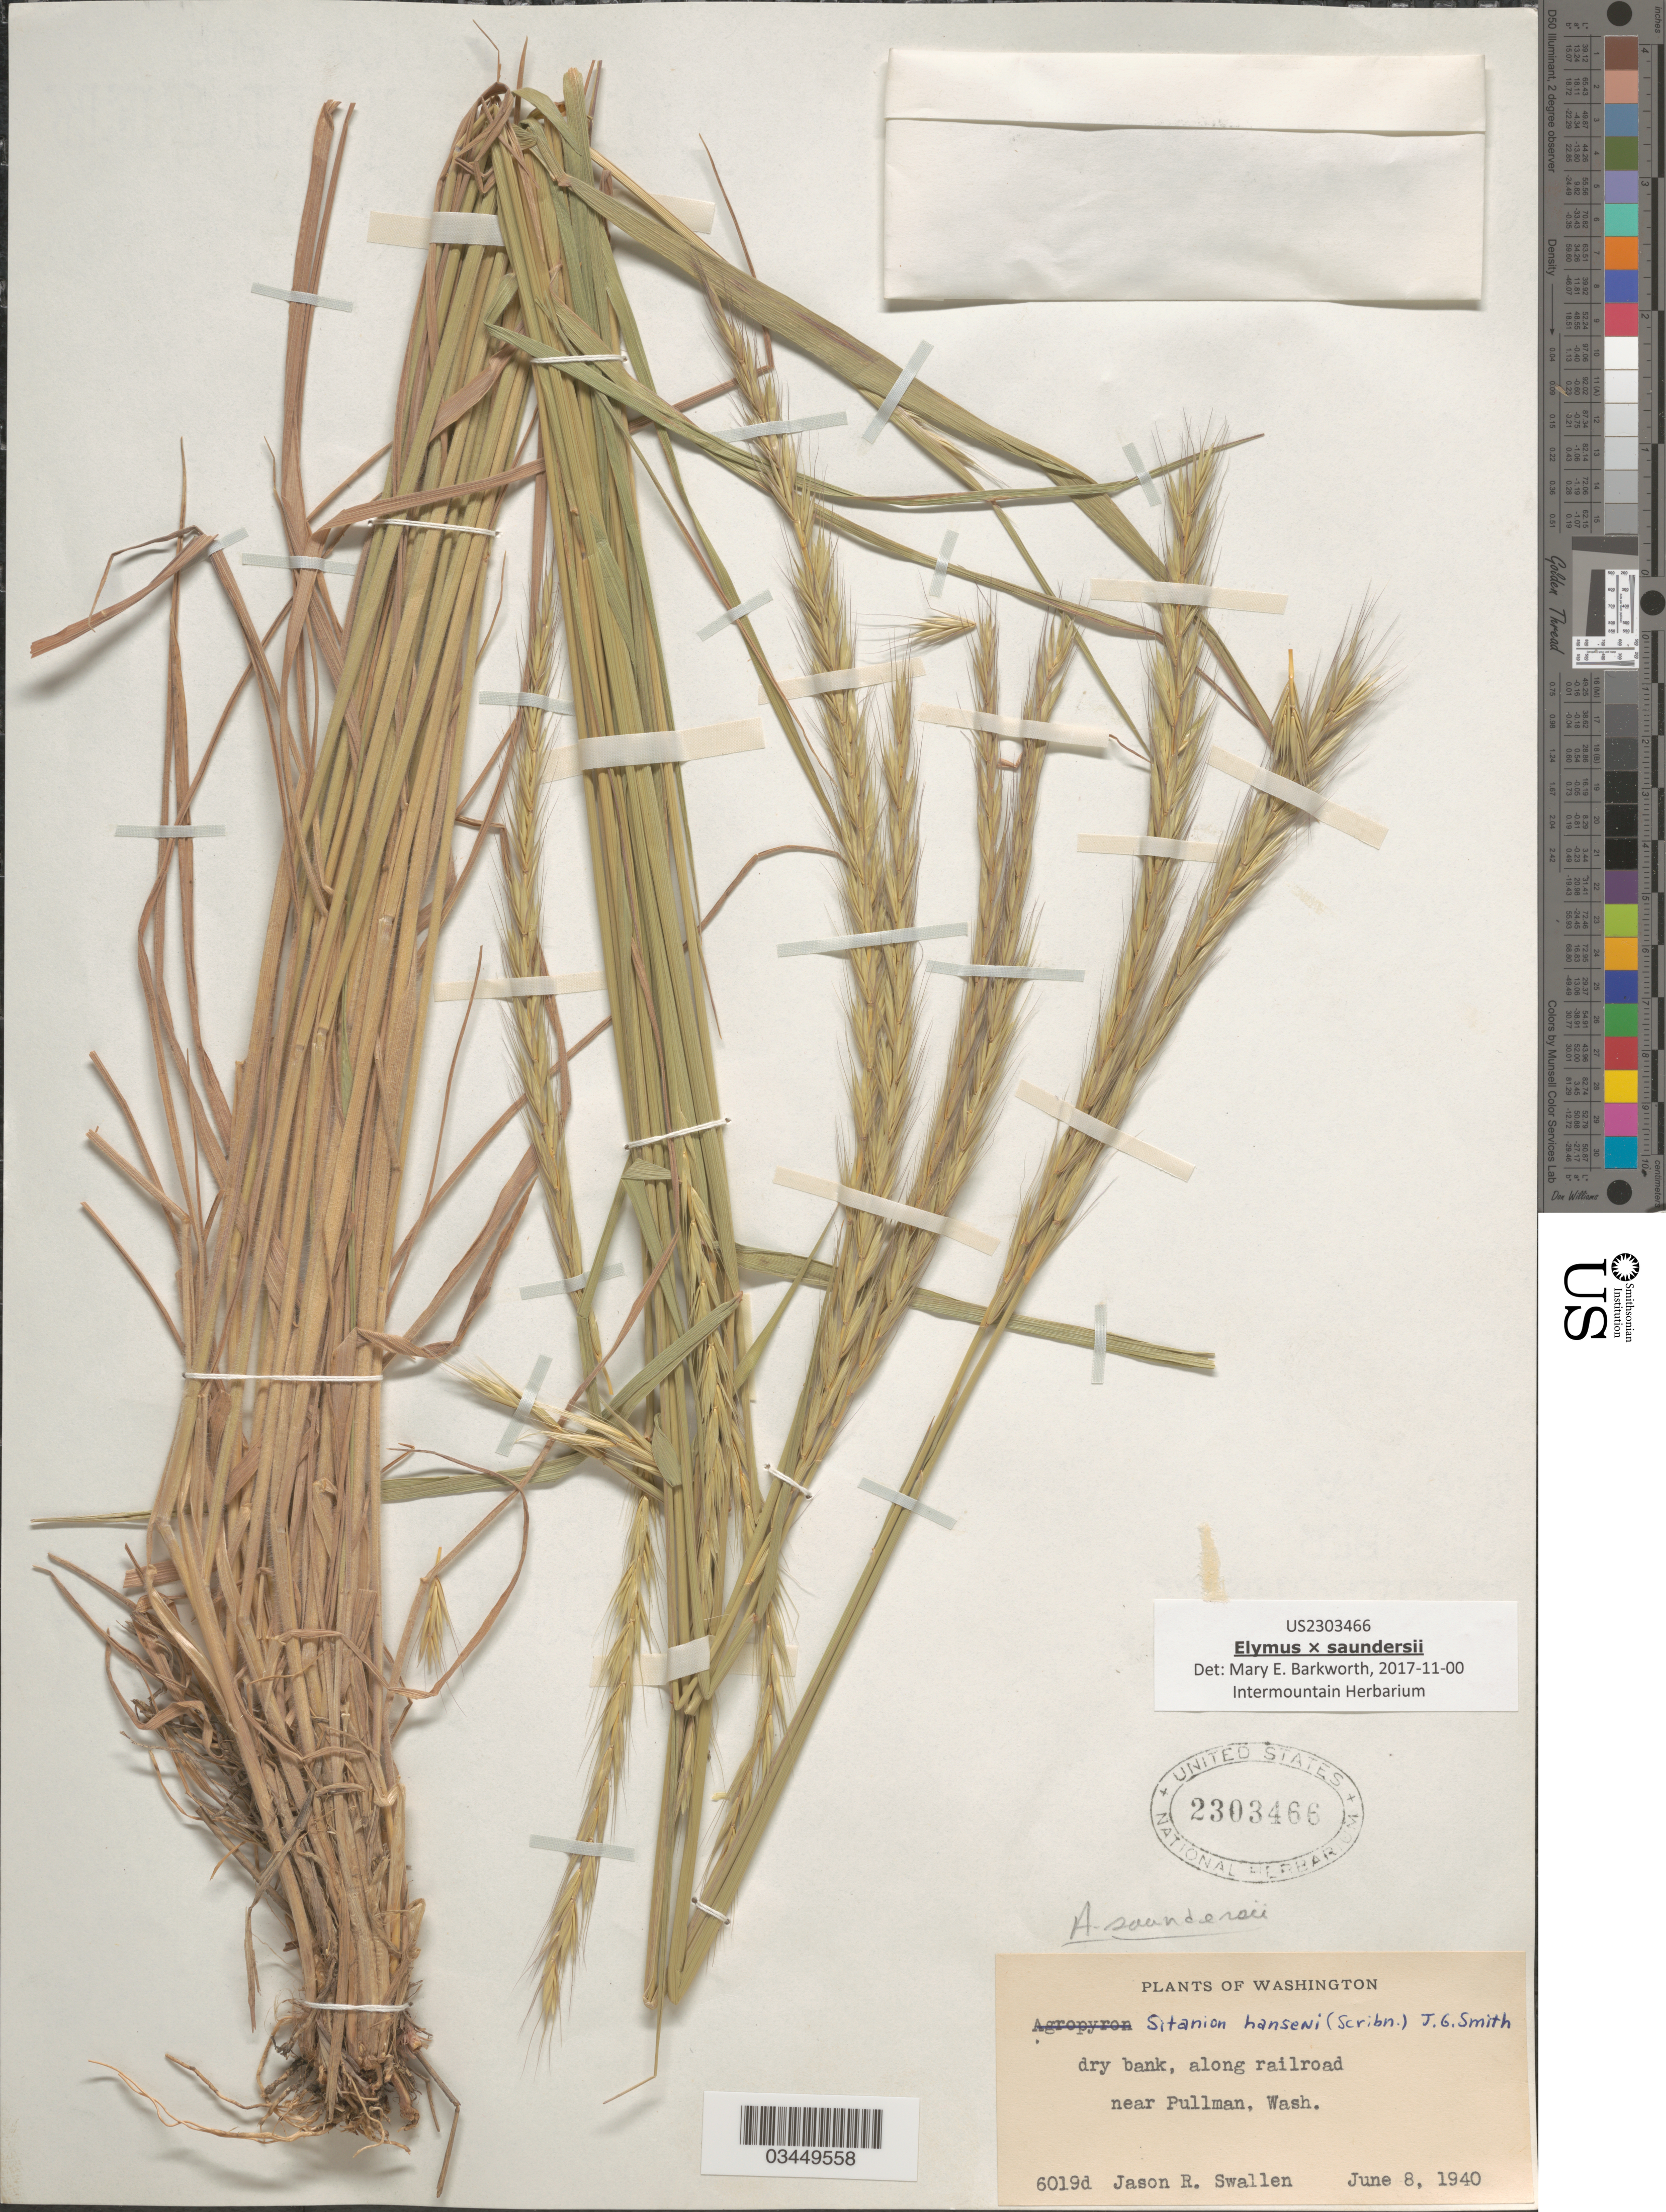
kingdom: Plantae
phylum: Tracheophyta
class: Liliopsida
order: Poales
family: Poaceae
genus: Elymus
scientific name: Elymus x saundersii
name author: Vasey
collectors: J. R. Swallen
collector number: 6019d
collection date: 1940-06-08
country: United States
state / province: Washington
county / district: Whitman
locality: Dry bank, along railroad near Pullman.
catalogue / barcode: US 2303466